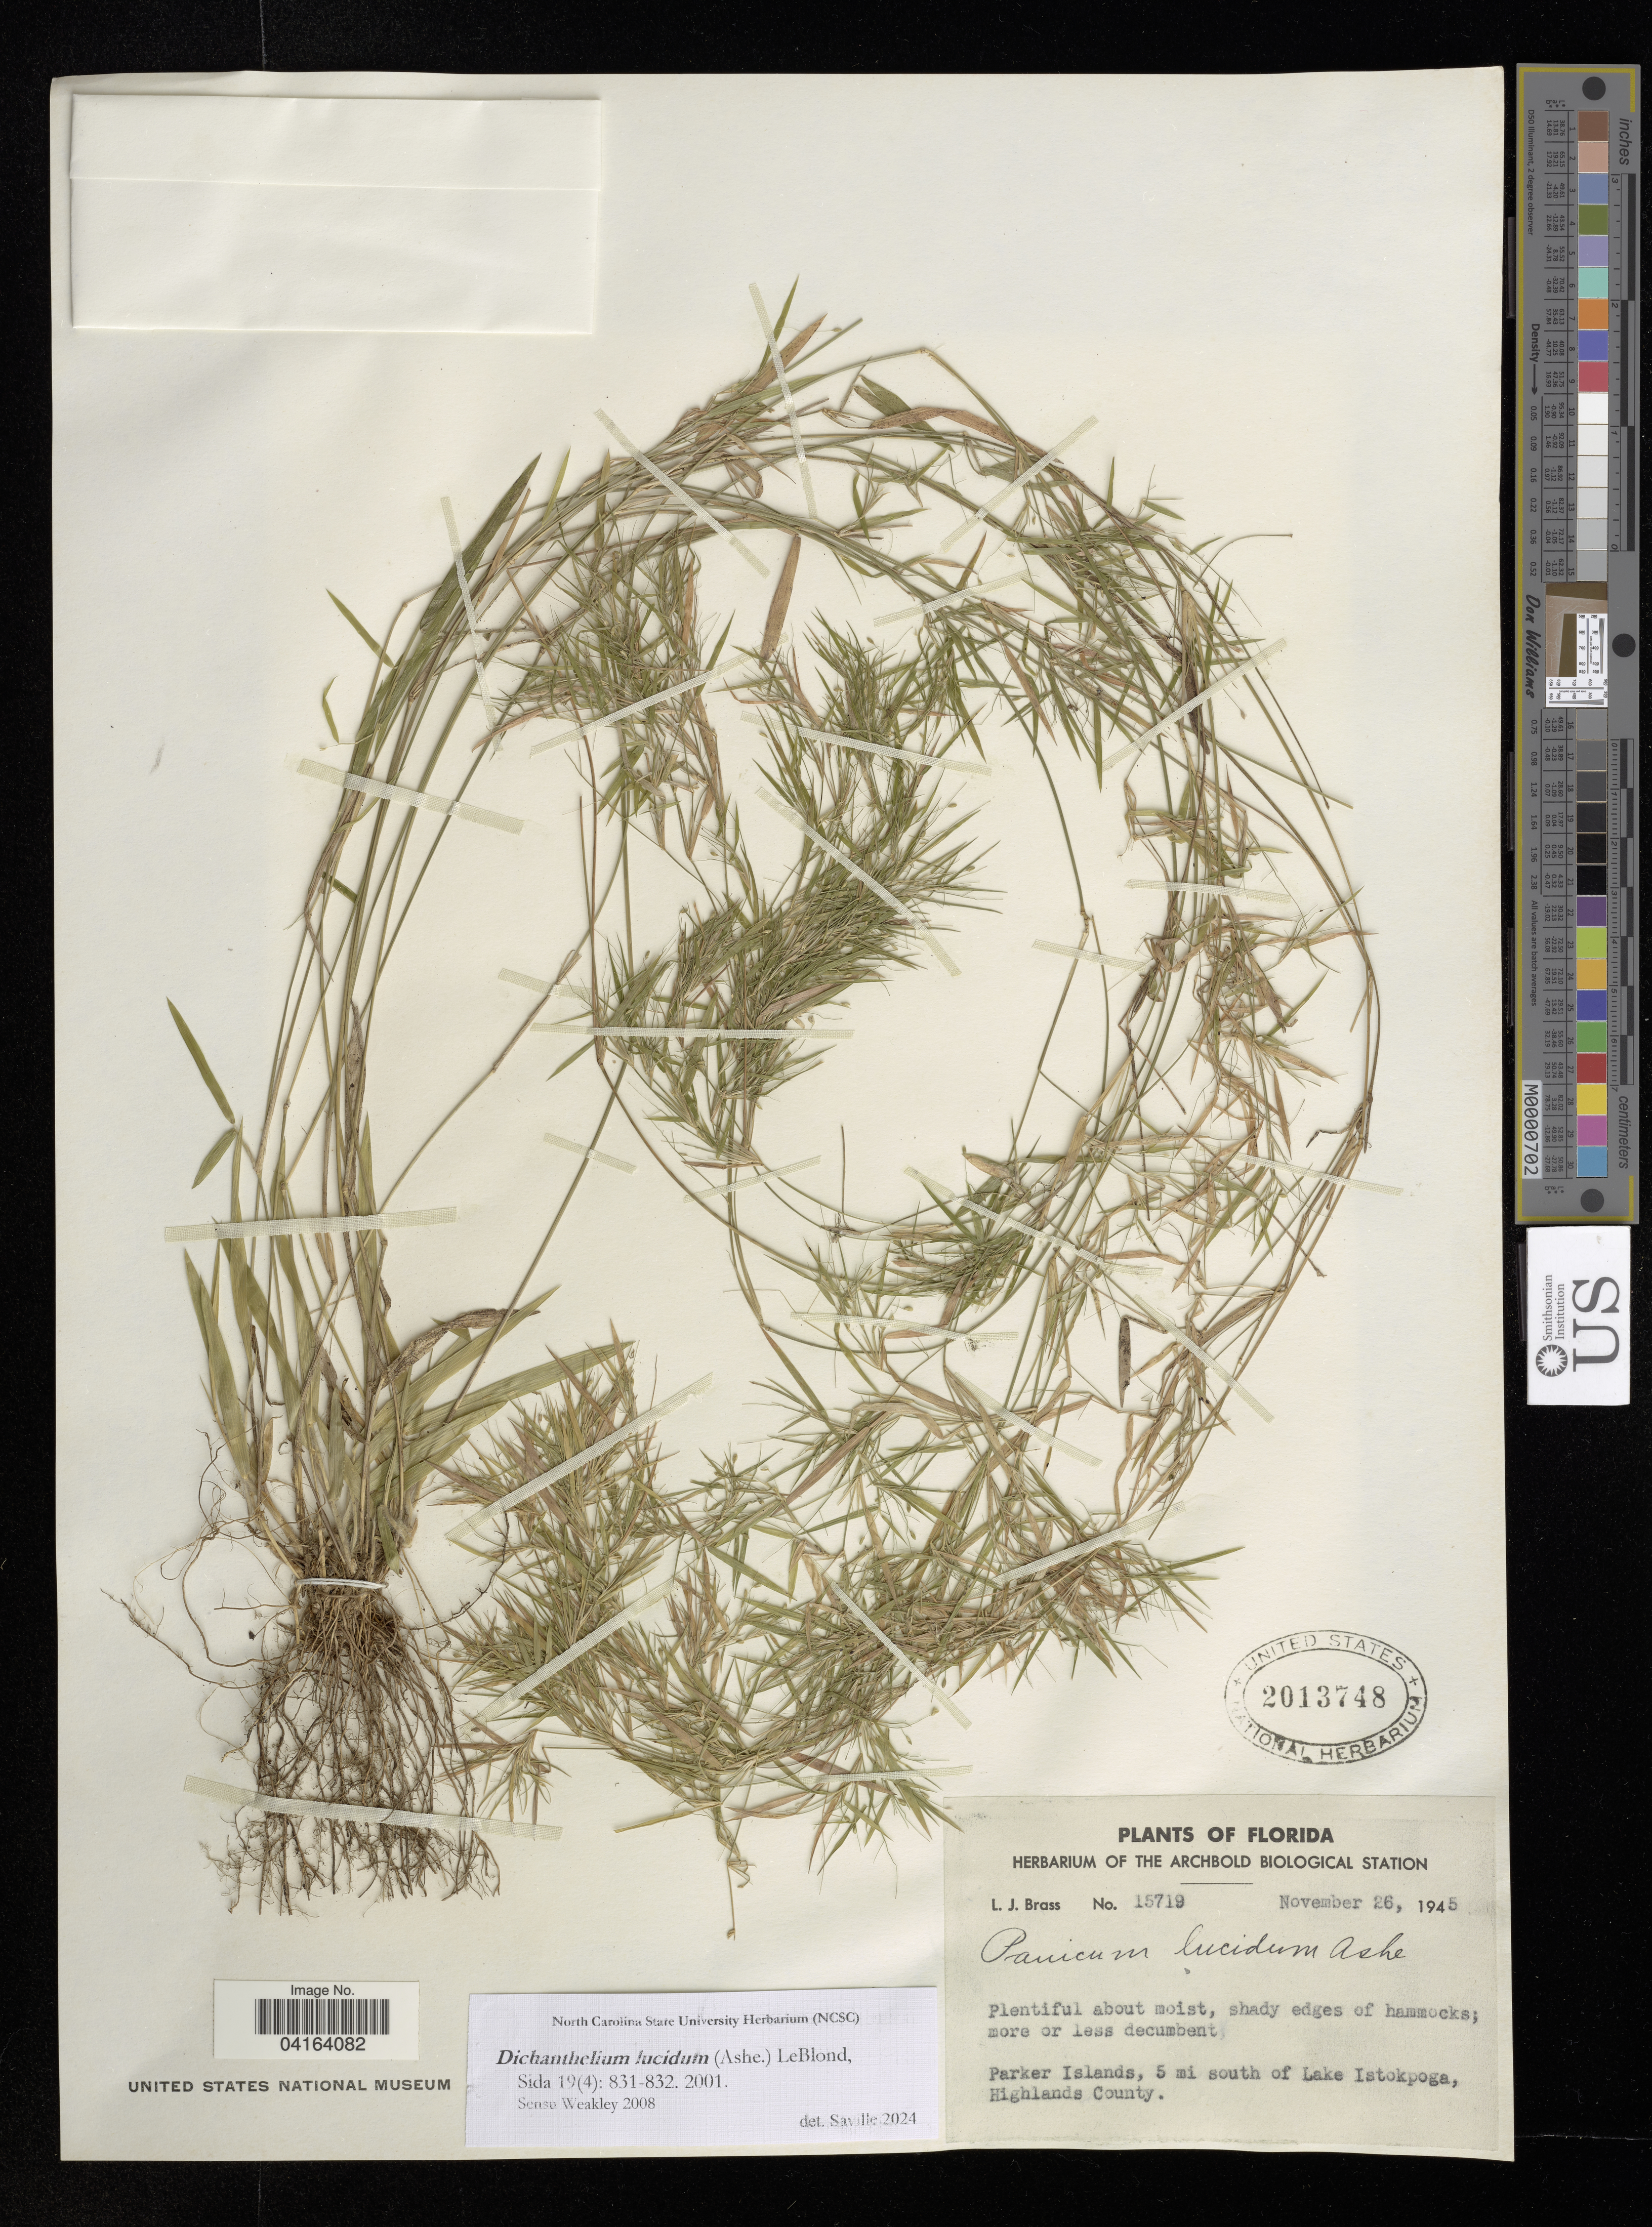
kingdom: Plantae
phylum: Tracheophyta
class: Liliopsida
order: Poales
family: Poaceae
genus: Dichanthelium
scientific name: Dichanthelium lucidum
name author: (Ashe) LeBlond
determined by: Saville, A. C., (NCSC), North Carolina State University (UNITED STATES)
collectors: L. J. Brass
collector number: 15719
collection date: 1945-11-26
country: United States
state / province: Florida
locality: Parker Islands, 5 mi south of Lake Istokpoga, Highlands County.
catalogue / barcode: US 2013748